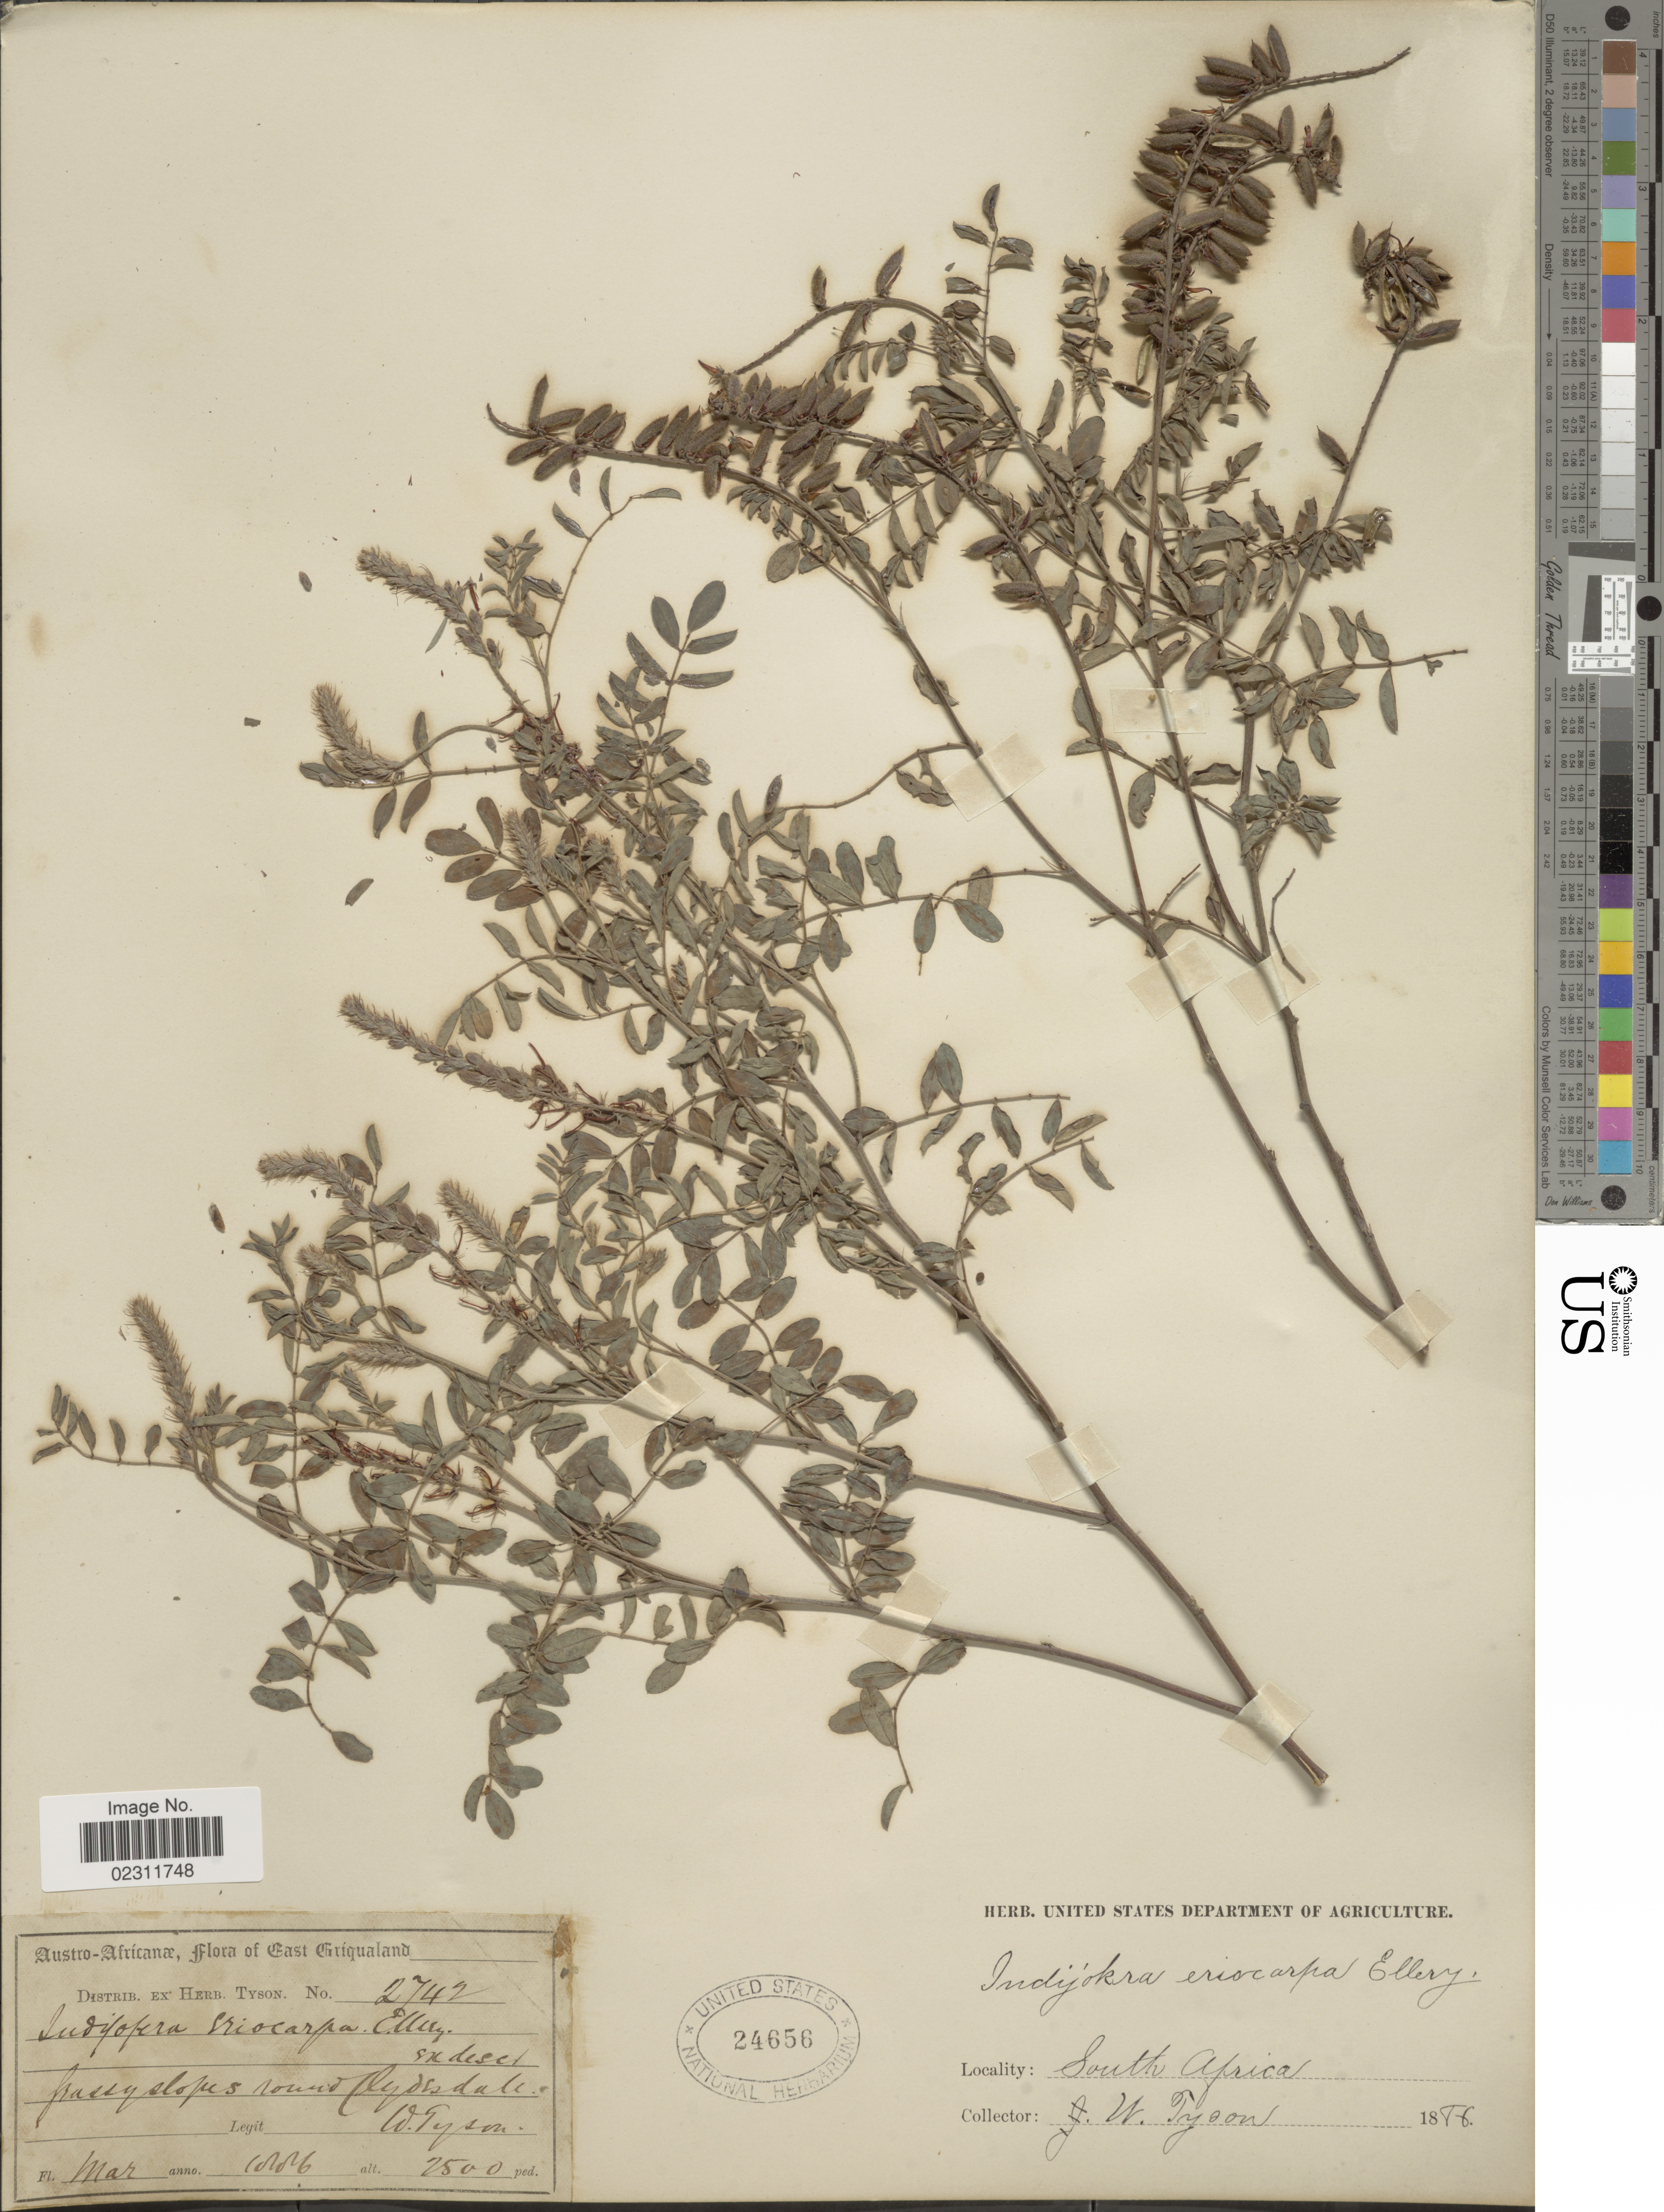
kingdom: Plantae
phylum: Tracheophyta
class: Magnoliopsida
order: Fabales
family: Fabaceae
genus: Indigofera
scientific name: Indigofera eriocarpa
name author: E. Mey.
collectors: W. Tyson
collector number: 2742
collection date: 1886-03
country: South Africa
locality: Austro-Africanae, East Griqualand, rocky slopes toward Clydesdale.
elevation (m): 762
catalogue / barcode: US 24656